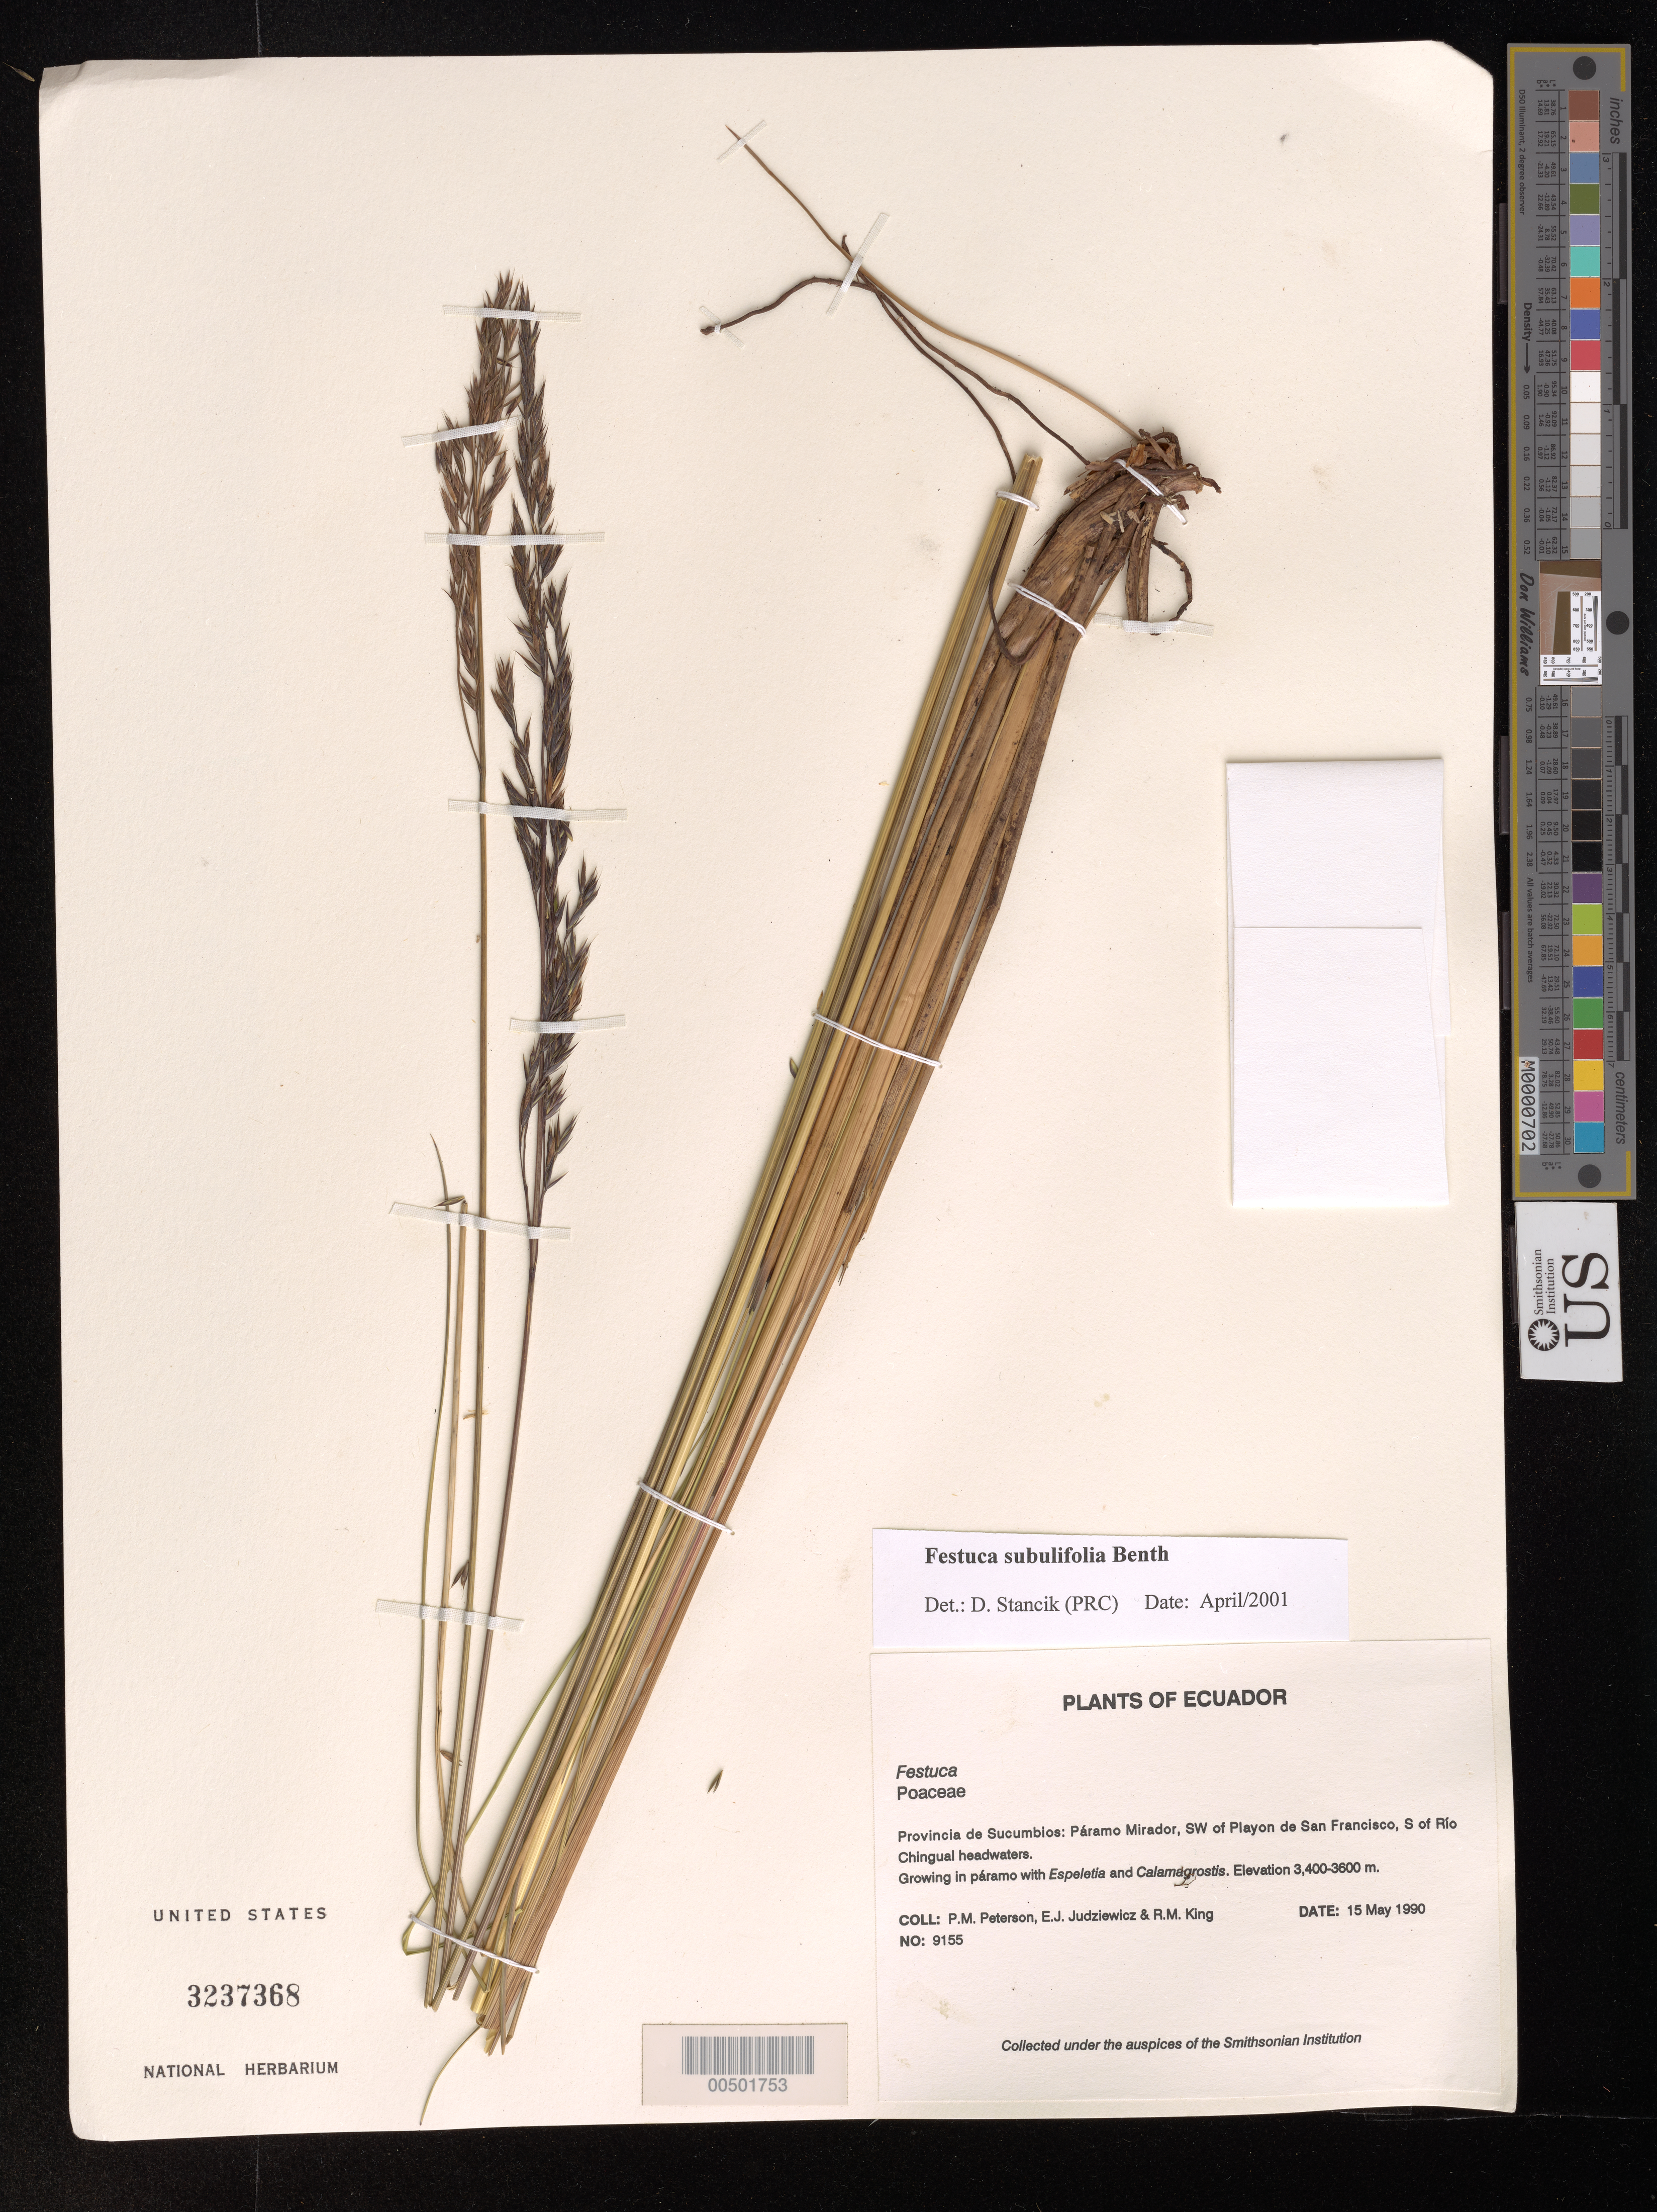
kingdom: Plantae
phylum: Tracheophyta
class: Liliopsida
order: Poales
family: Poaceae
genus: Festuca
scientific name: Festuca subulifolia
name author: Benth.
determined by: Stancik, D.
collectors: P. M. Peterson, E. J. Judziewicz & R. M. King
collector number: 09155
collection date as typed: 15 May 1990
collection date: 1990-05-15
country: Ecuador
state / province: Sucumbíos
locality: Páramo Mirador, SW of Playon de San Francisco, S of Río Chingual headwaters.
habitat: Growing in páramo with Espeletia and Calamagrostis.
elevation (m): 3400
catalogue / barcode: US 3237368